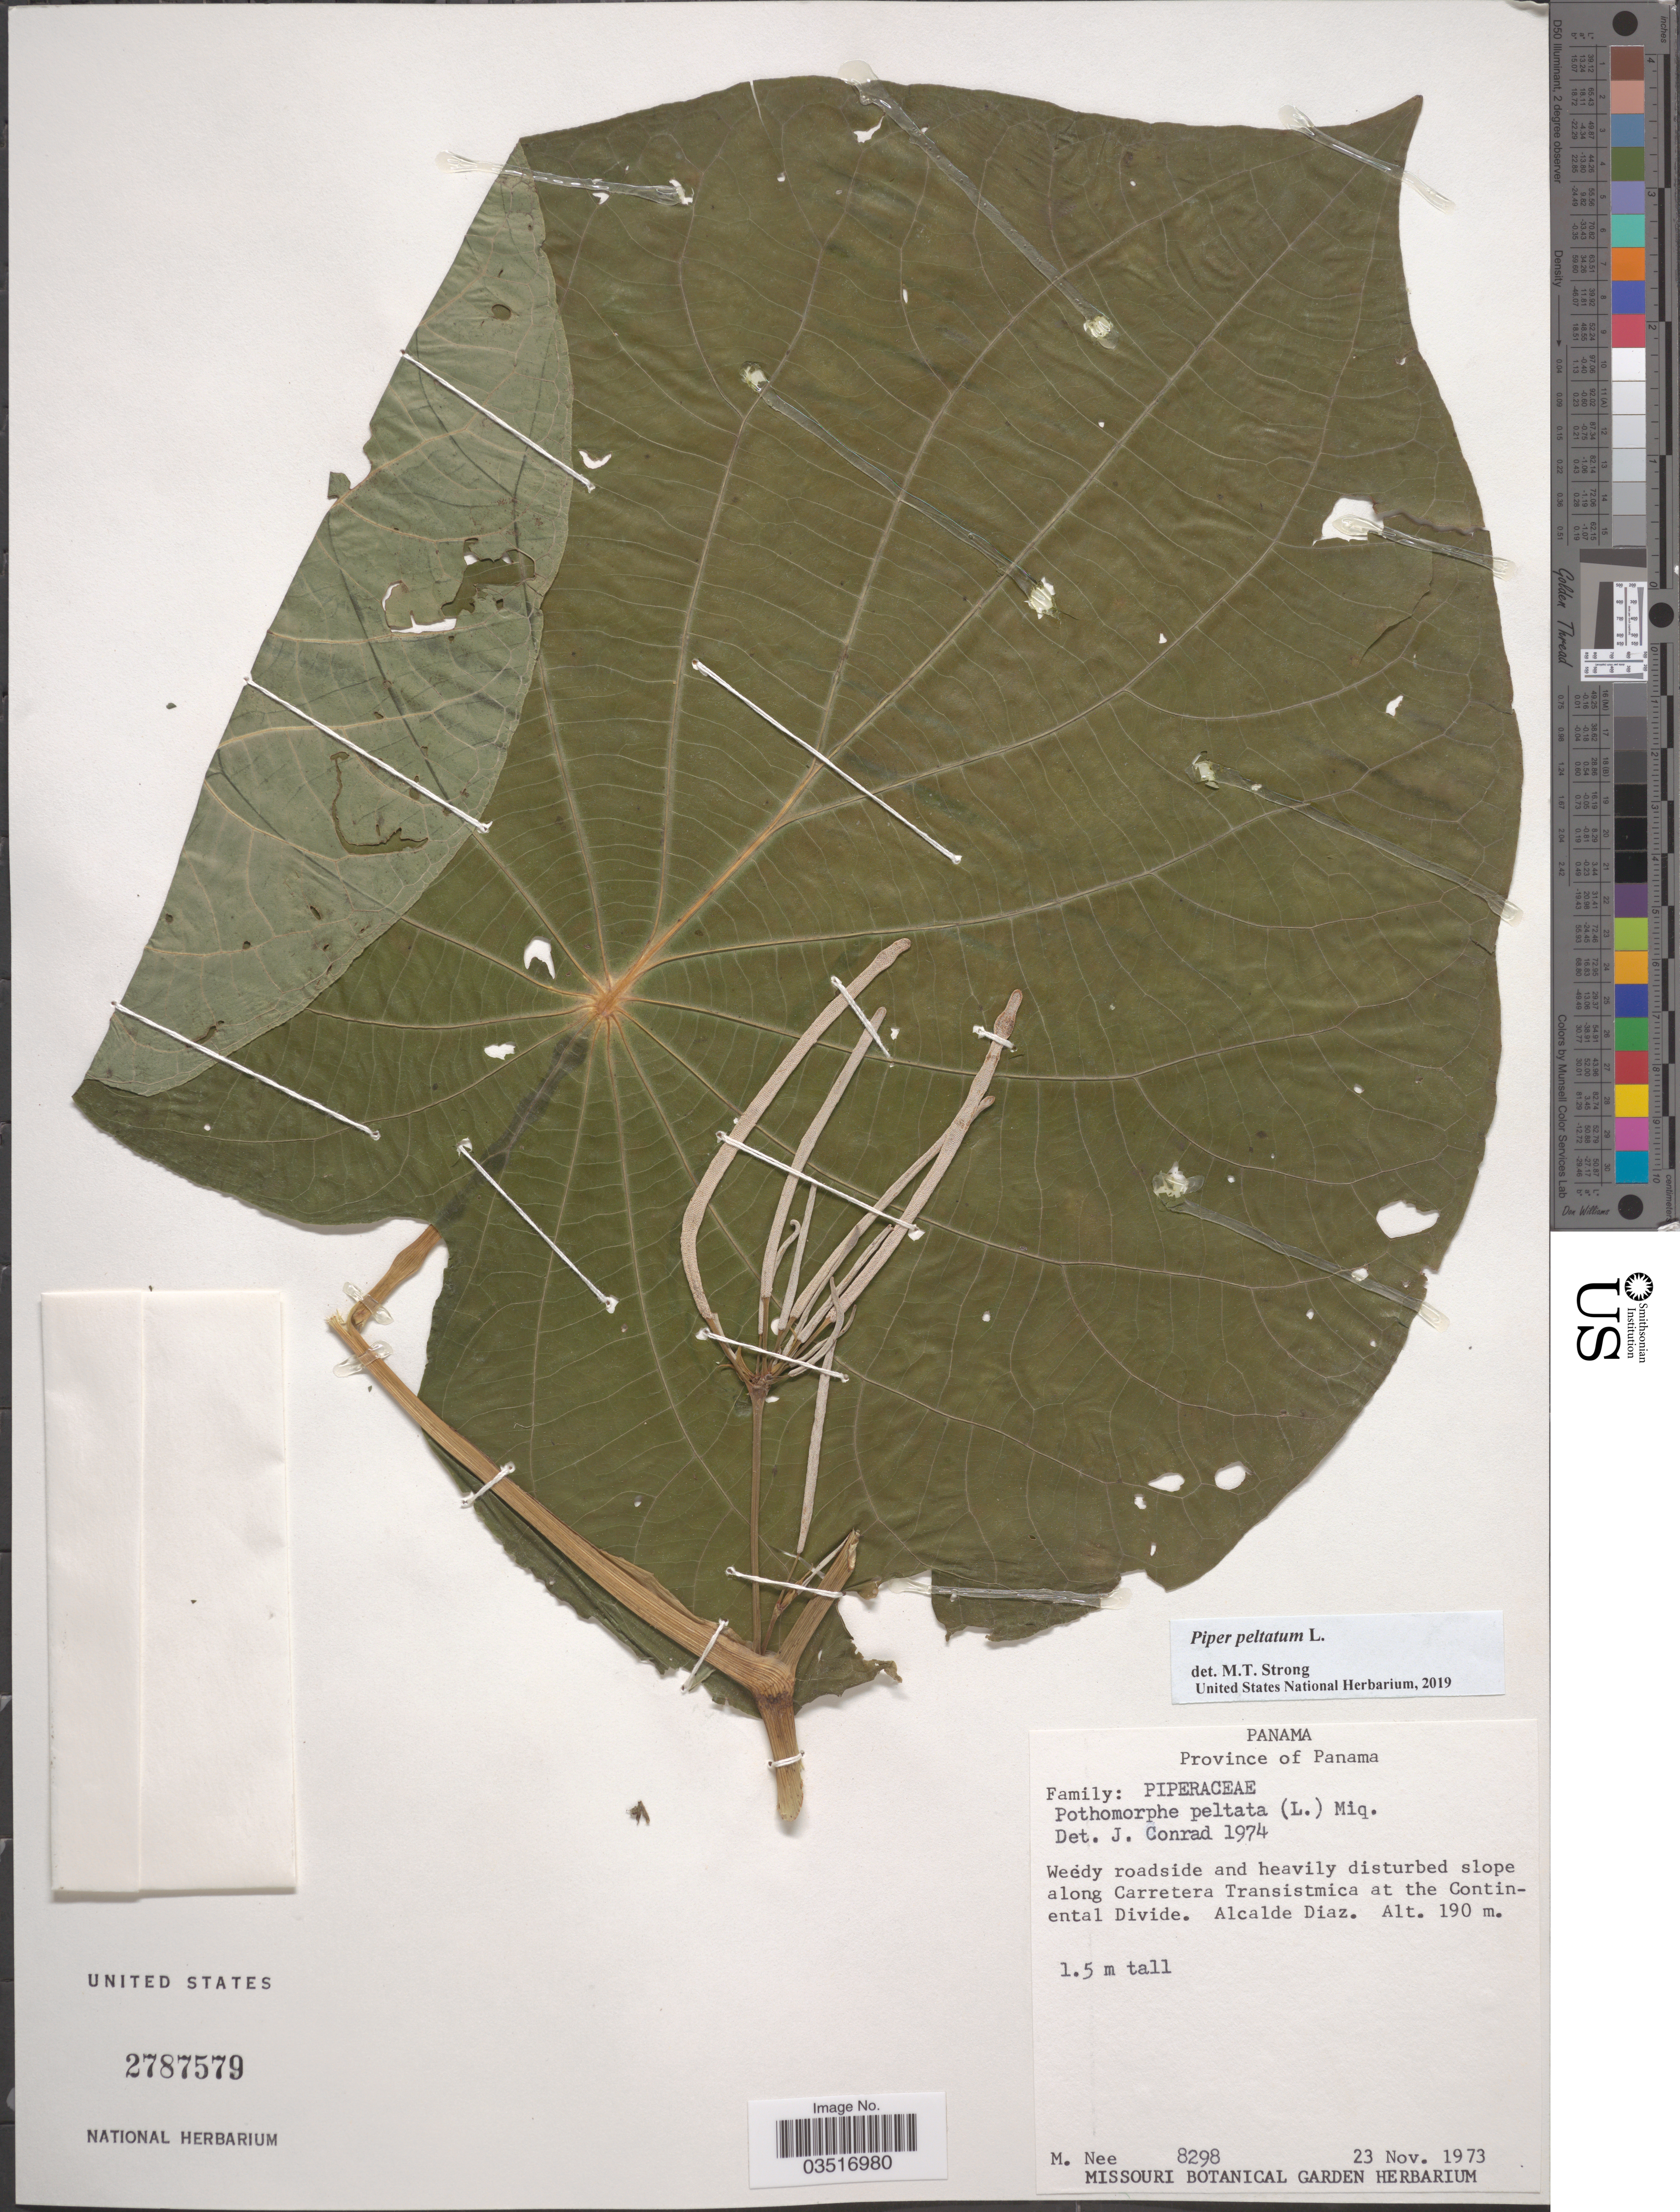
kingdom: Plantae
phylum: Tracheophyta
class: Magnoliopsida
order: Piperales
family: Piperaceae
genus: Piper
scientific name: Piper peltatum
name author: L.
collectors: M. Nee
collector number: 8298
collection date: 1973-11-23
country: Panama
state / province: Panamá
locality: Weedy roadside and heavily disturbed slope along Carretera Transistmica at the Continental Divide. Alcalde Diaz.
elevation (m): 190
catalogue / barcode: US 2787579